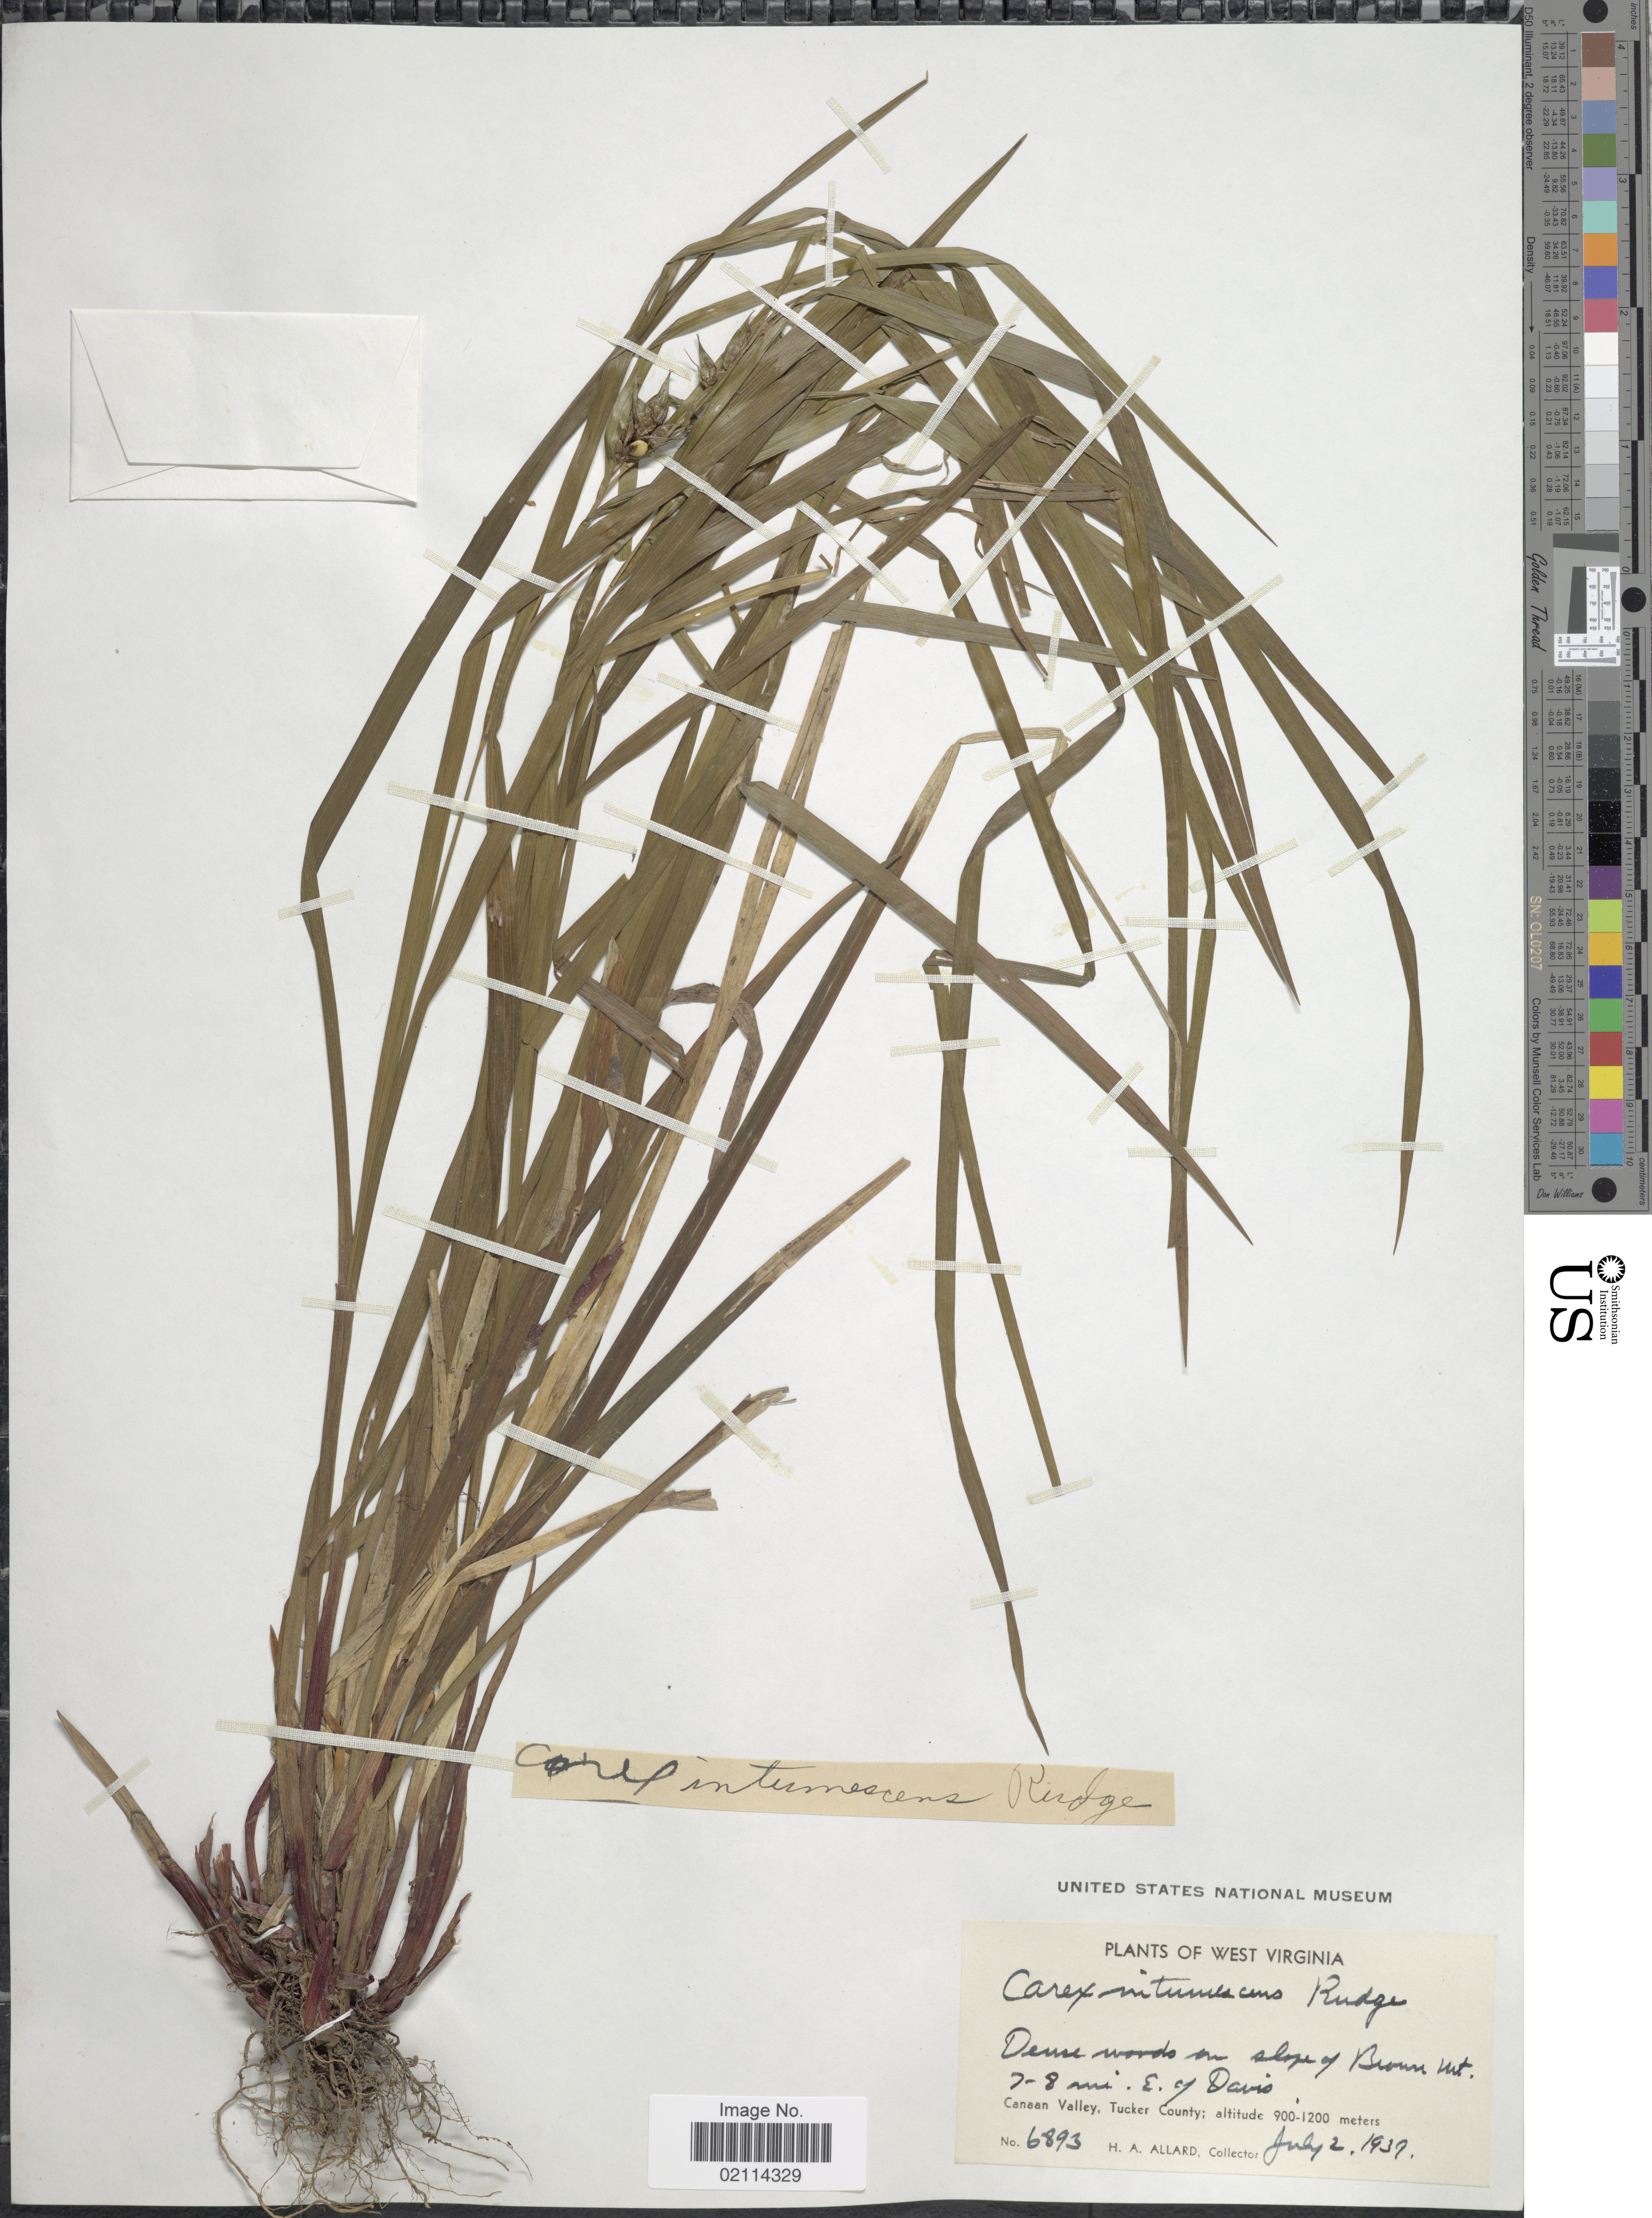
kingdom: Plantae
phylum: Tracheophyta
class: Liliopsida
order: Poales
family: Cyperaceae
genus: Carex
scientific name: Carex intumescens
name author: Rudge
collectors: H. A. Allard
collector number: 6893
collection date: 1939-07-02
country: United States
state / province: West Virginia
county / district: Tucker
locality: Dense woods on slope of Brown Mt. 7-8 mi. E. of Davis, Canaan Valley, Tucker County.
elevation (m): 900